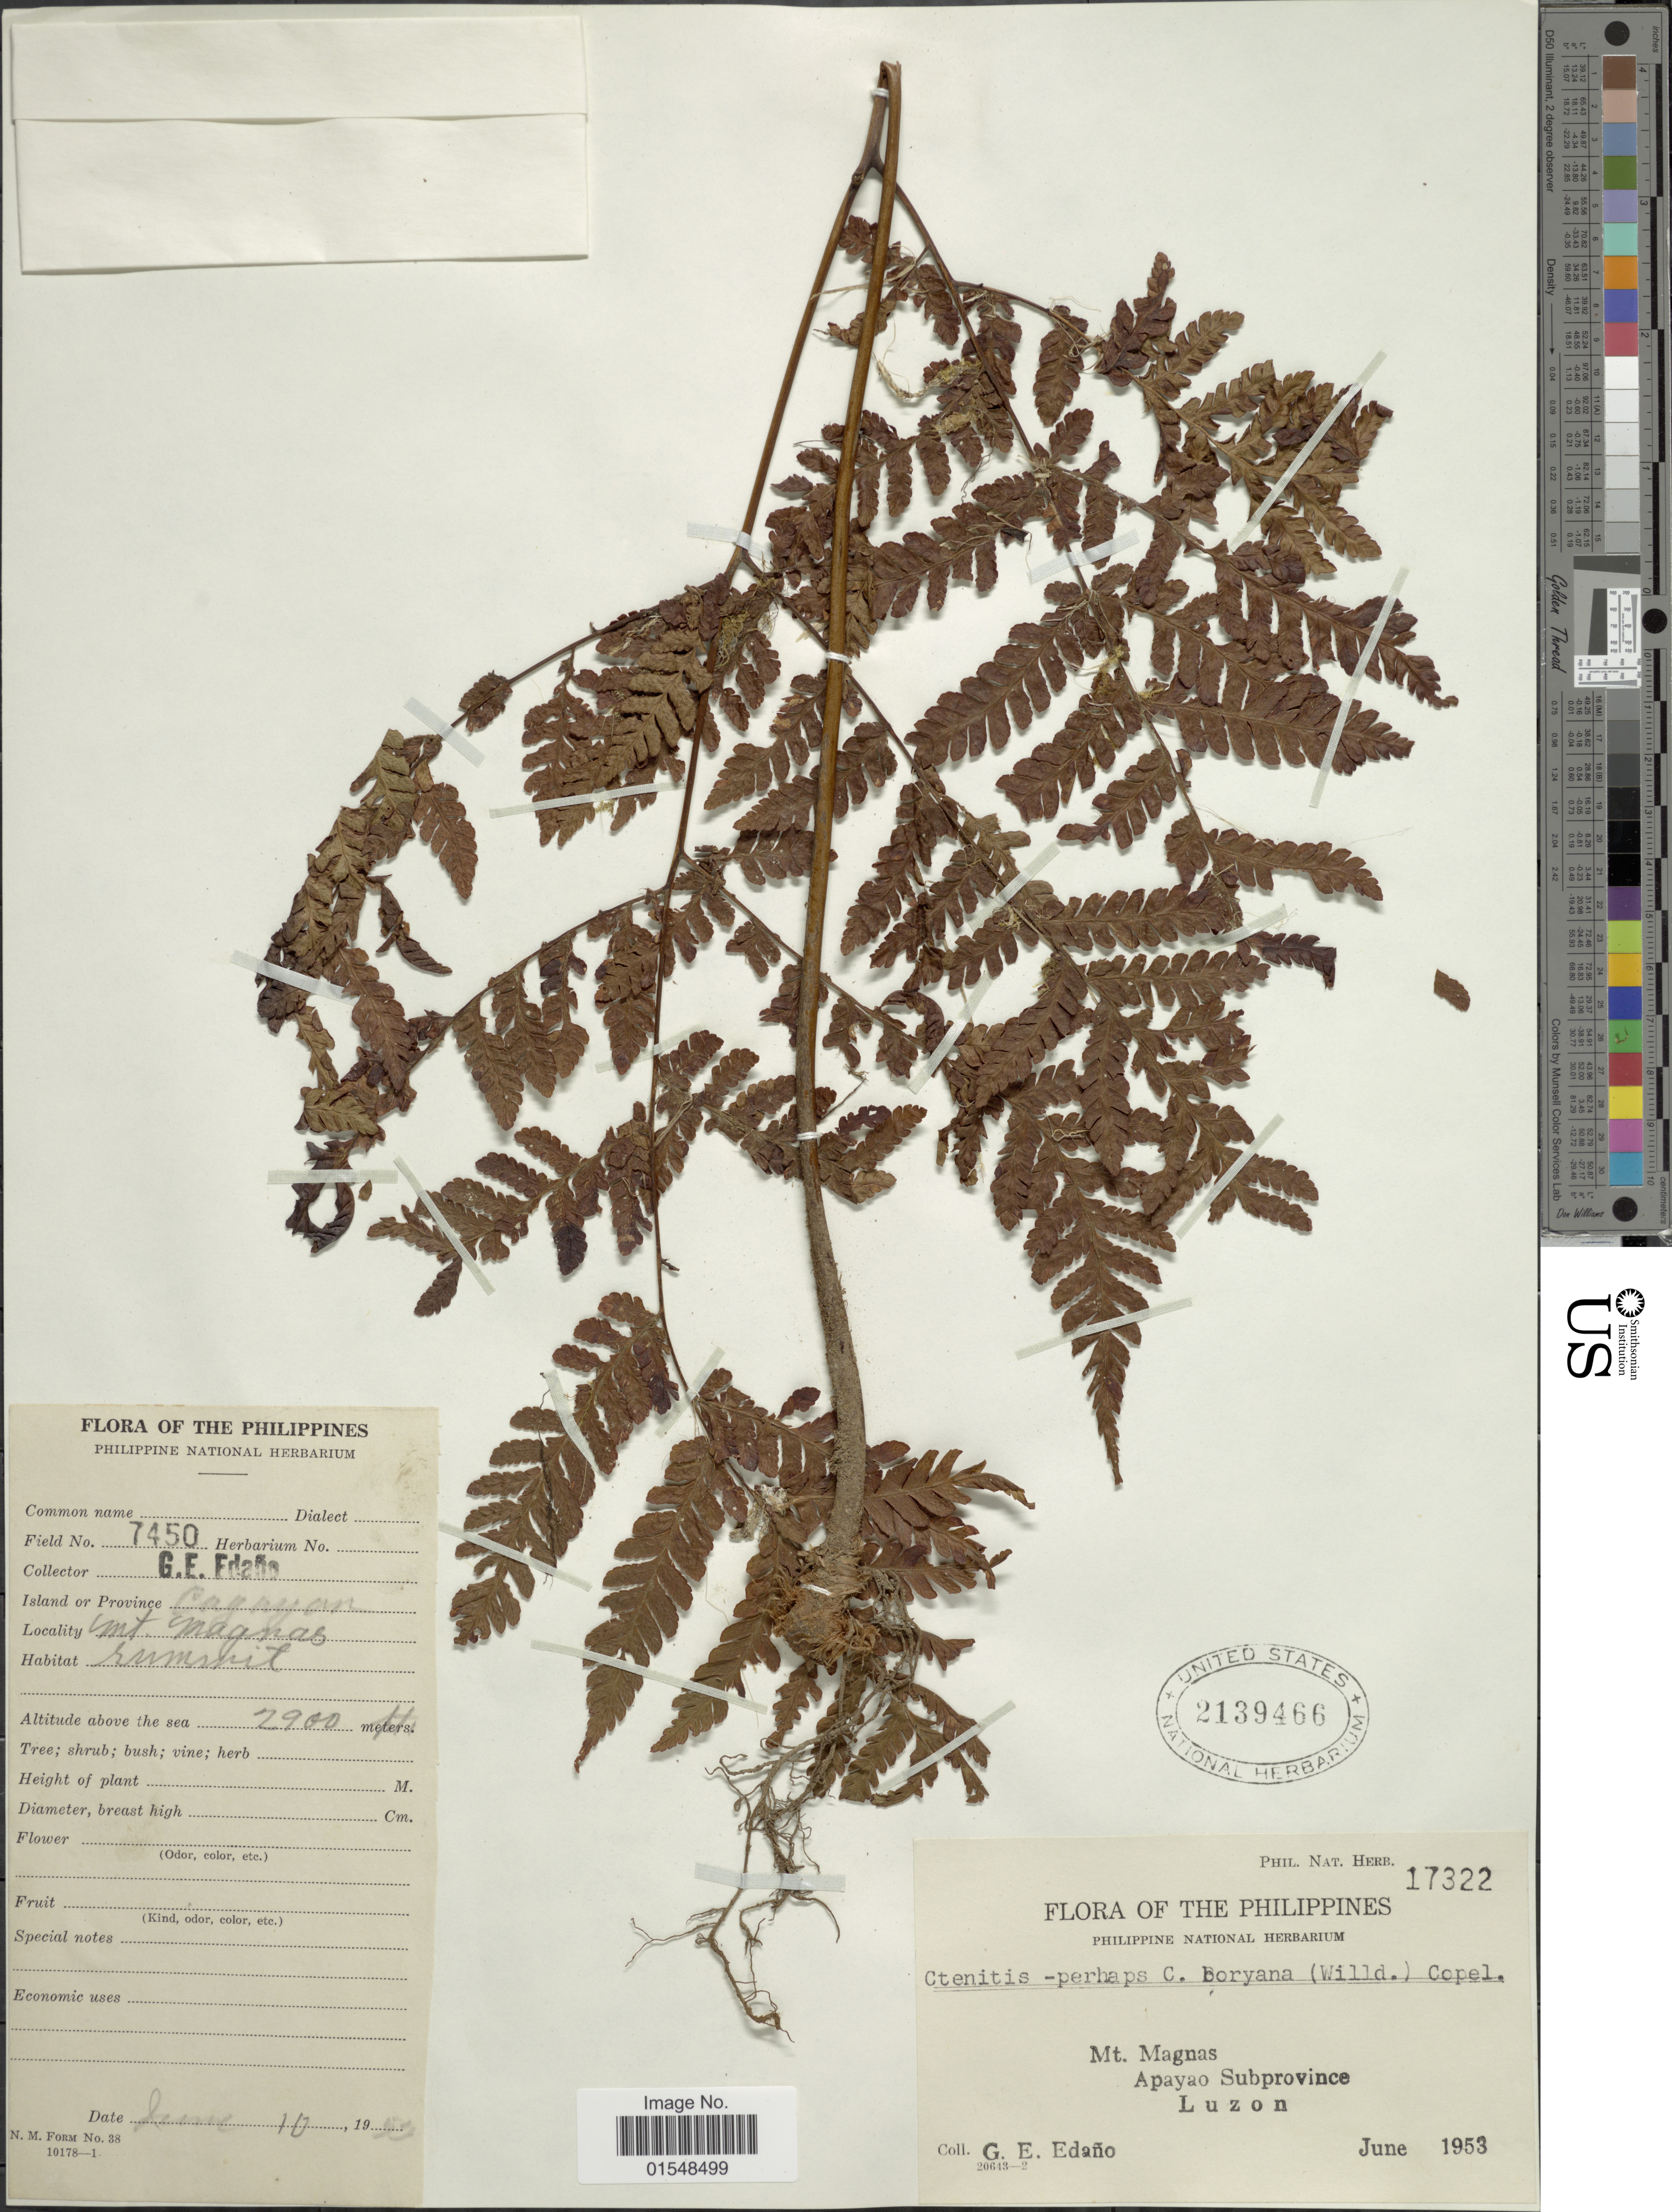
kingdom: Plantae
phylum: Tracheophyta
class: Polypodiopsida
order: Polypodiales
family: Dryopteridaceae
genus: Ctenitis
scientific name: Ctenitis decurrentipinnata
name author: (Ching) Tardieu & C. Chr.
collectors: G. E. Edaño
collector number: Phil. Nat. Herb. 17322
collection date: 1953-06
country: Philippines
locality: Caynyan, Mt. Magnas, Apayao Subprovince Luzon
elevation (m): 884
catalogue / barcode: US 2139466